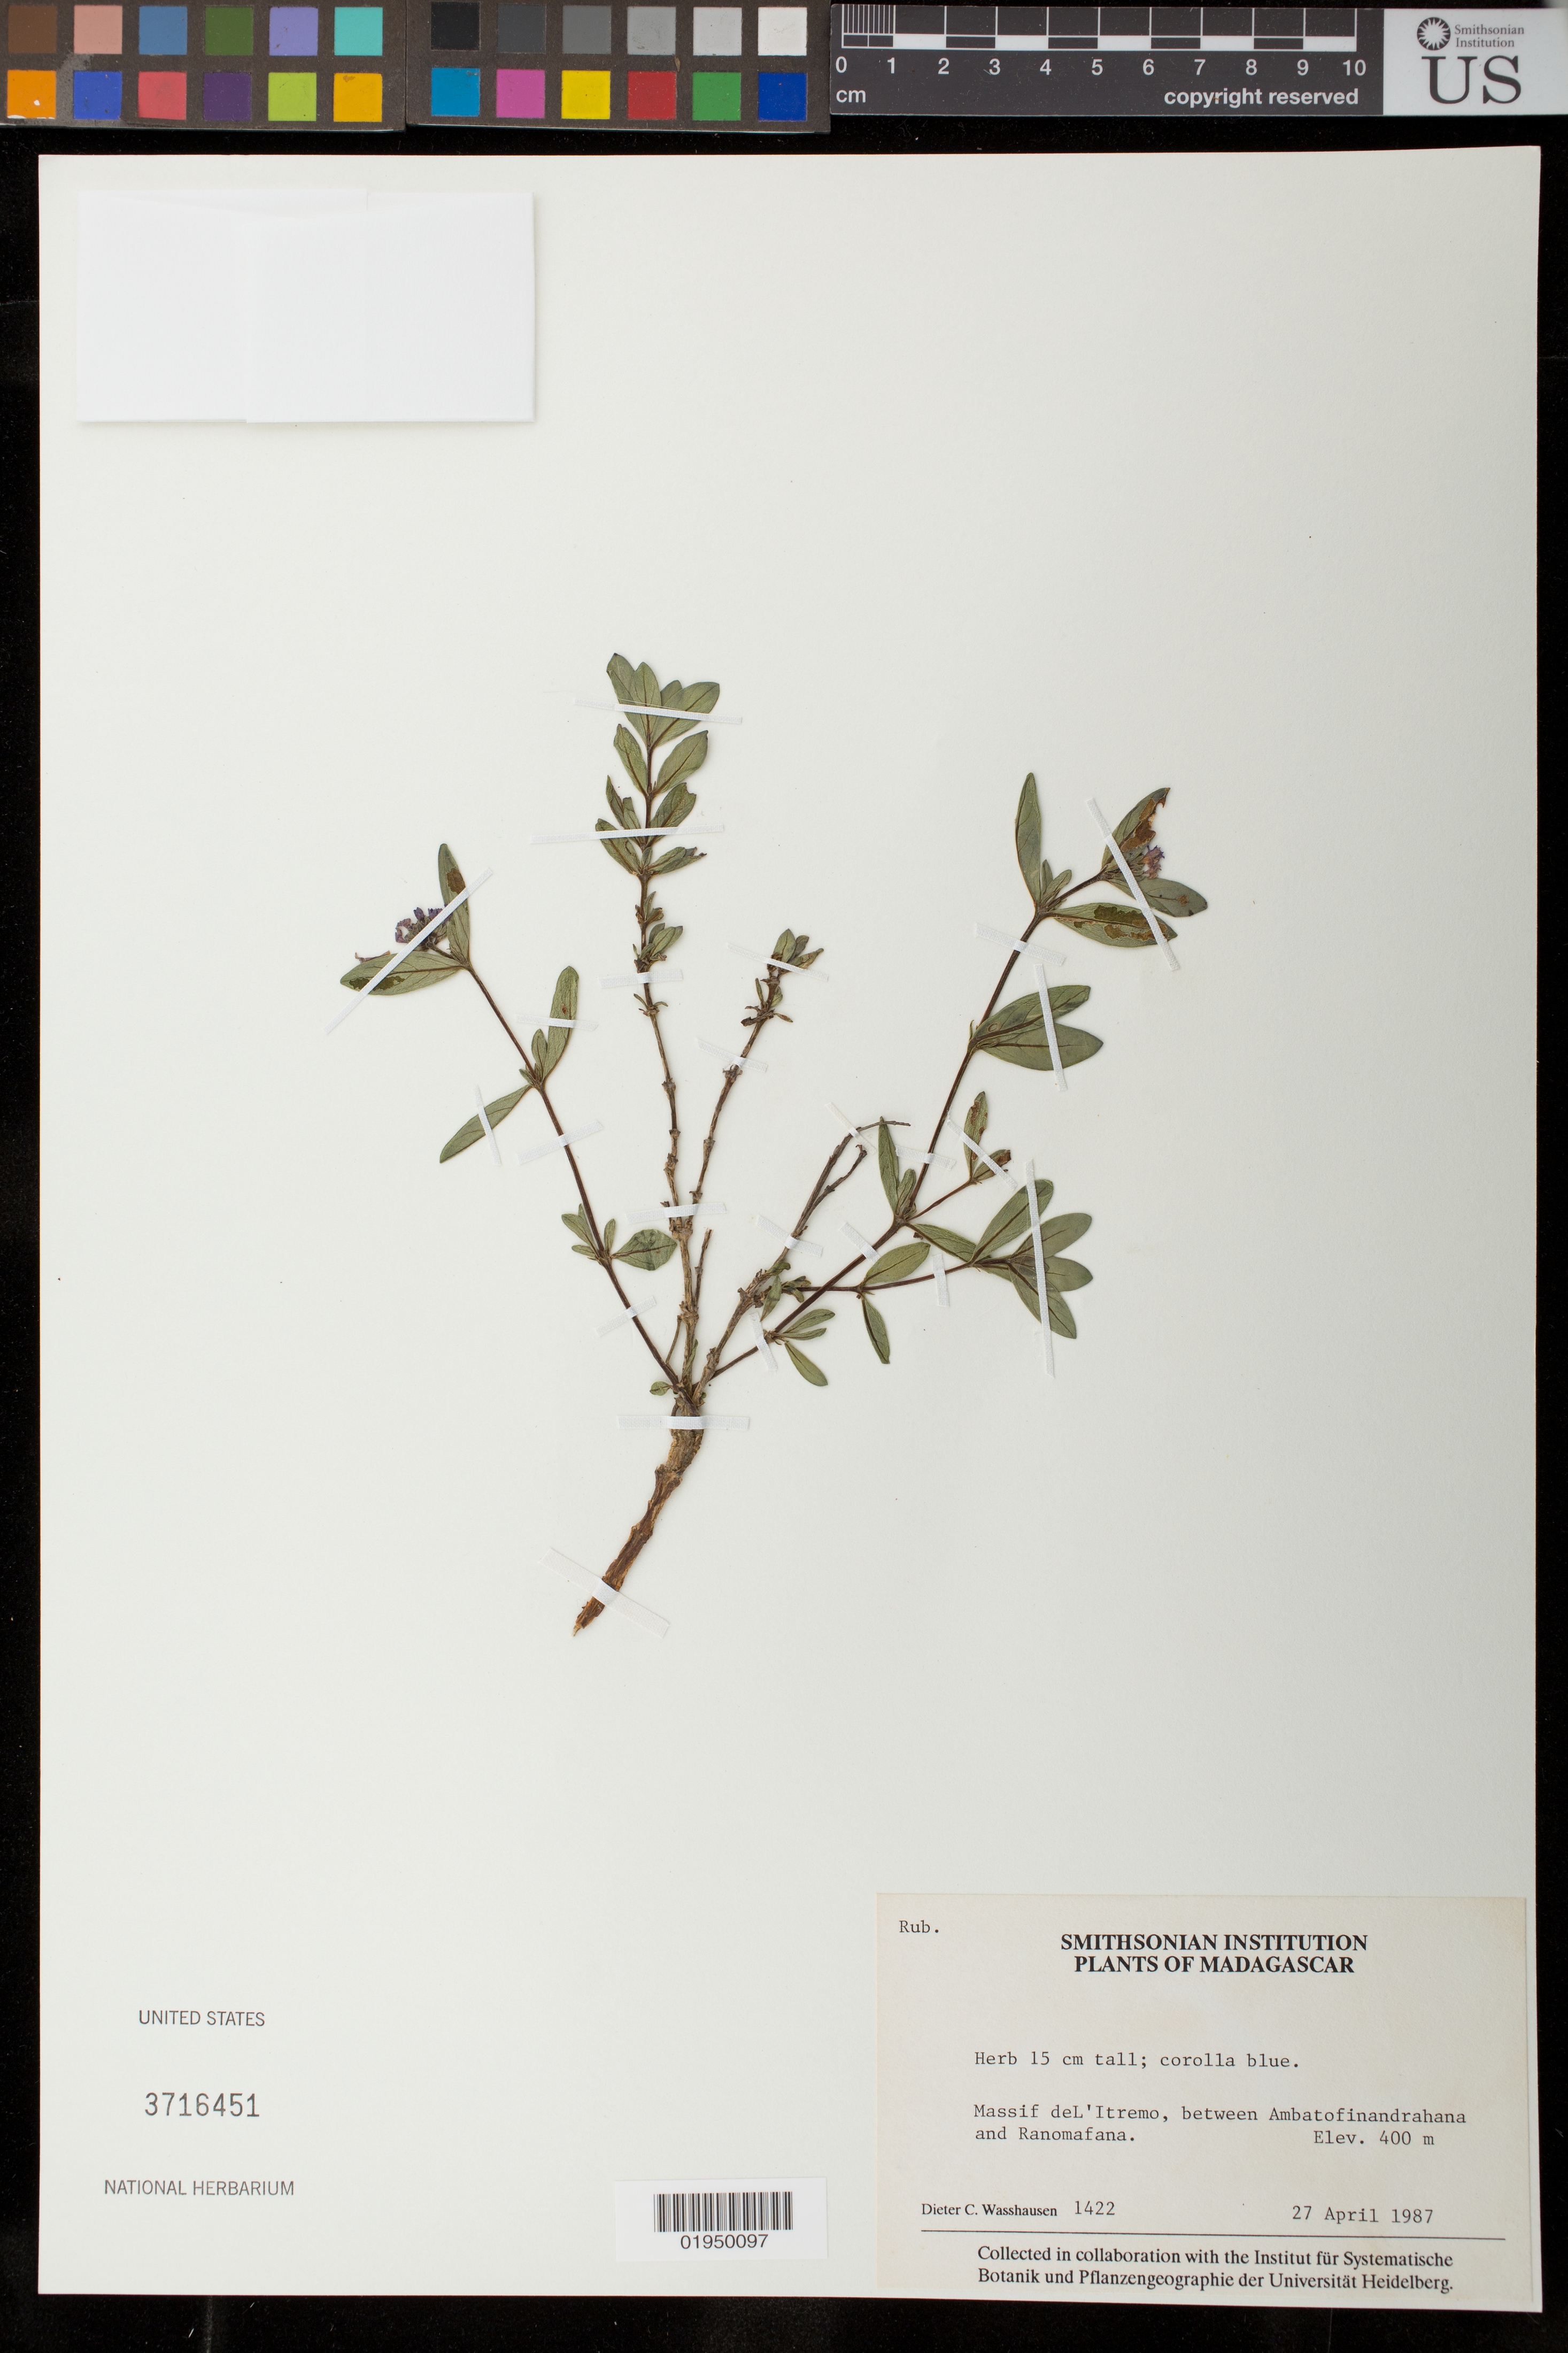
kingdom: Plantae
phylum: Tracheophyta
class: Magnoliopsida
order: Gentianales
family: Rubiaceae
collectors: D. C. Wasshausen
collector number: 1422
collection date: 1987-04-27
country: Madagascar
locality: Masif deL'Itrem, between Ambatofinandrahana and Ranomafana.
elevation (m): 400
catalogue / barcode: US 3716451